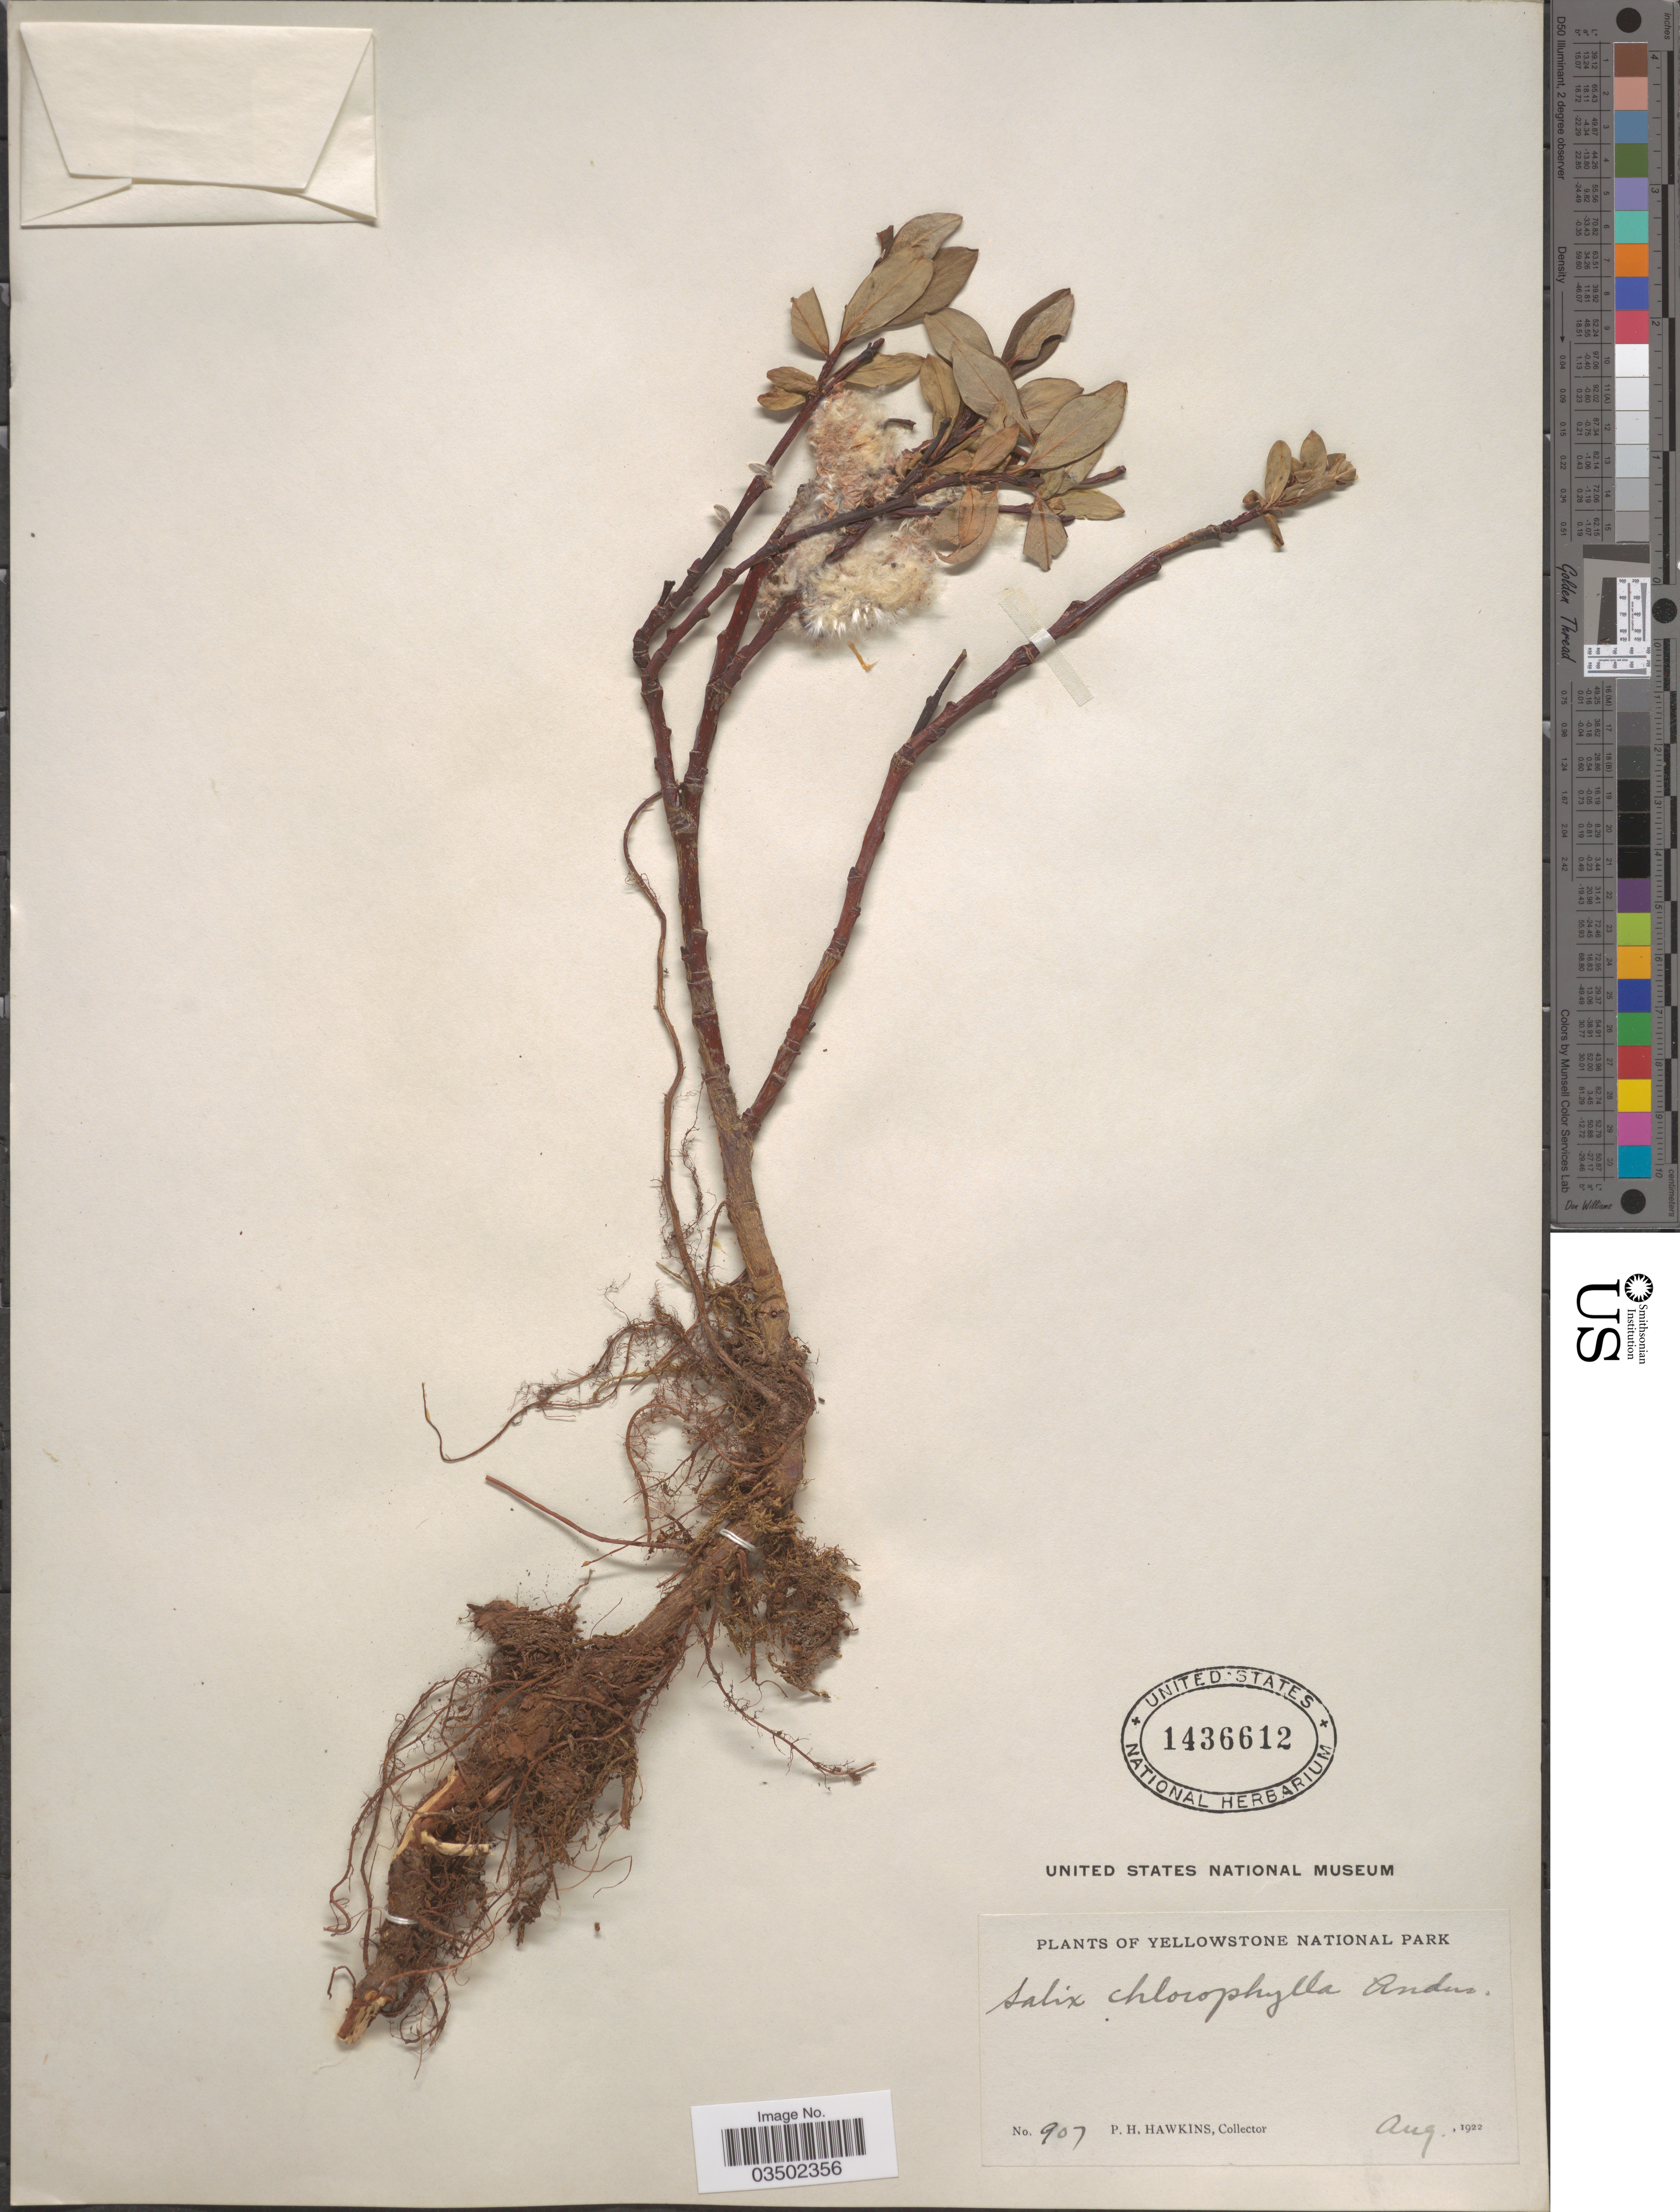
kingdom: Plantae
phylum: Tracheophyta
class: Magnoliopsida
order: Malpighiales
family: Salicaceae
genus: Salix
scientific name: Salix planifolia var. monica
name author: (Bebb) C.K. Schneid.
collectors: P. Hawkins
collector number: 907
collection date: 1922-08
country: United States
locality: Yellowstone National Park.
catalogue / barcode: US 1436612